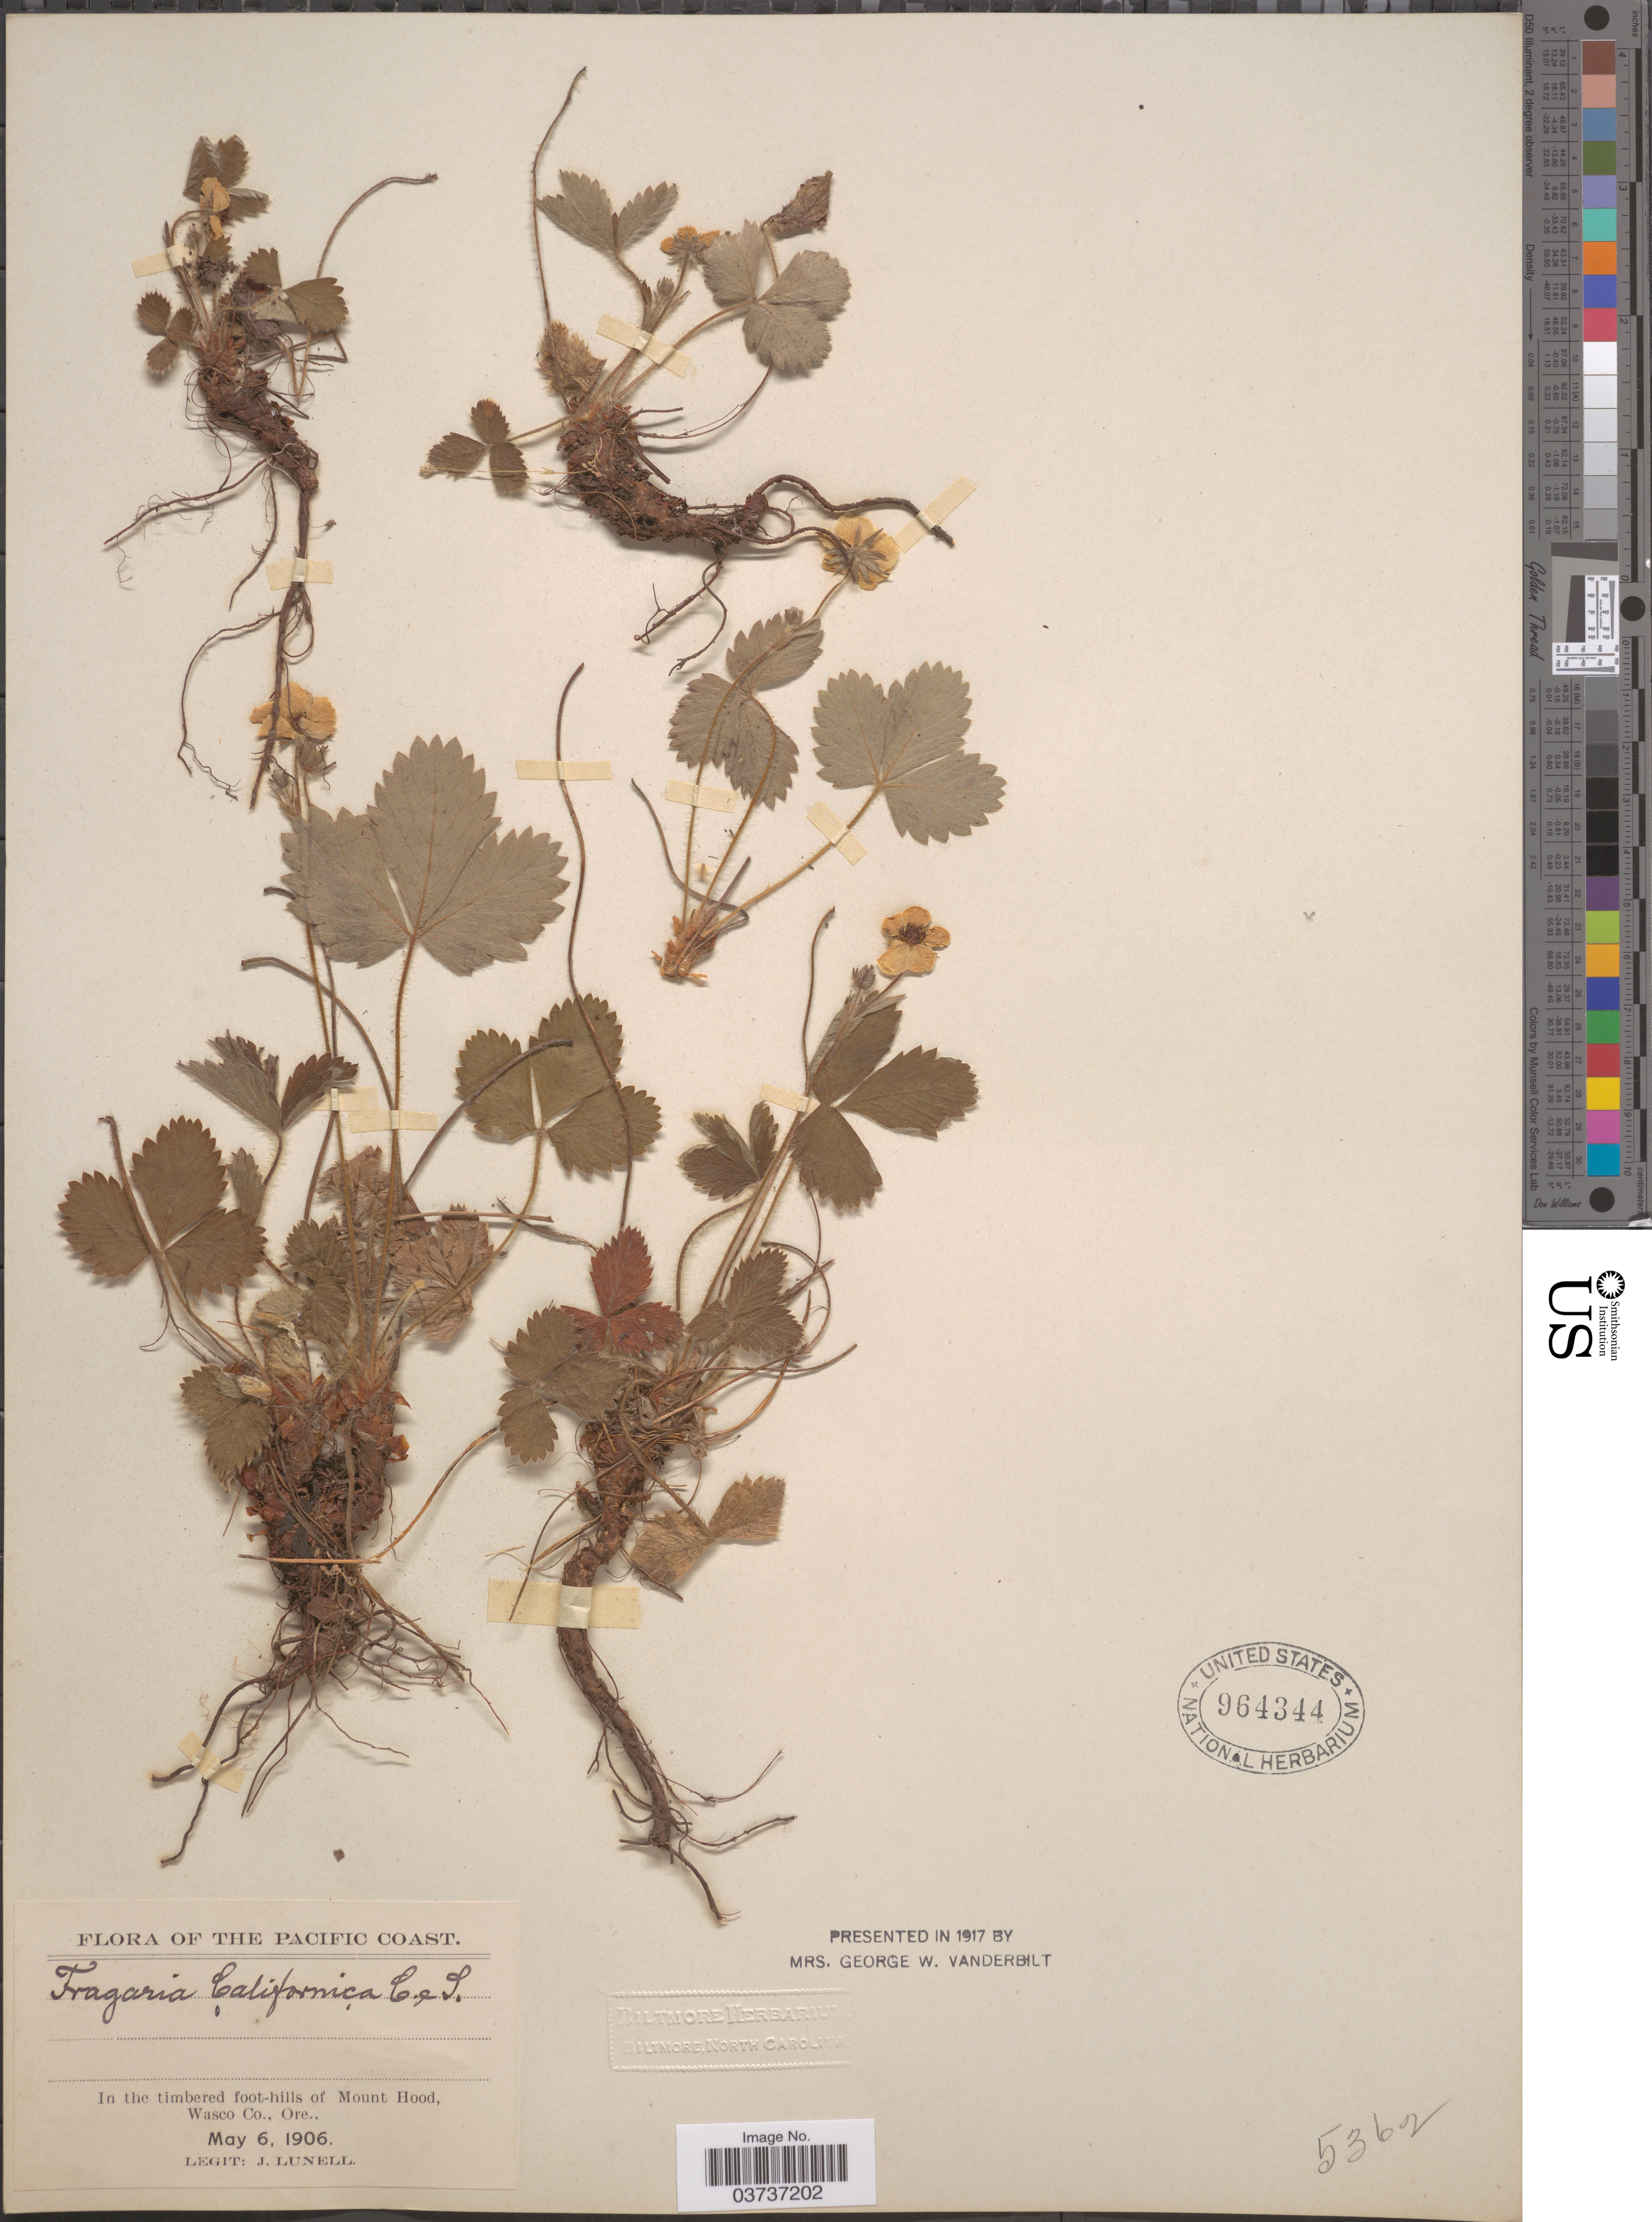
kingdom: Plantae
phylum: Tracheophyta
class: Magnoliopsida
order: Rosales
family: Rosaceae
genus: Fragaria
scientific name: Fragaria californica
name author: Cham. & Schltdl.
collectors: J. Lunell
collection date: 1906-05-06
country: United States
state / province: Oregon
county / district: Wasco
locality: The Pacific Coast. In the timbered foot-hills of Mount Hood, Wasco Co.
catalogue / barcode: US 964344